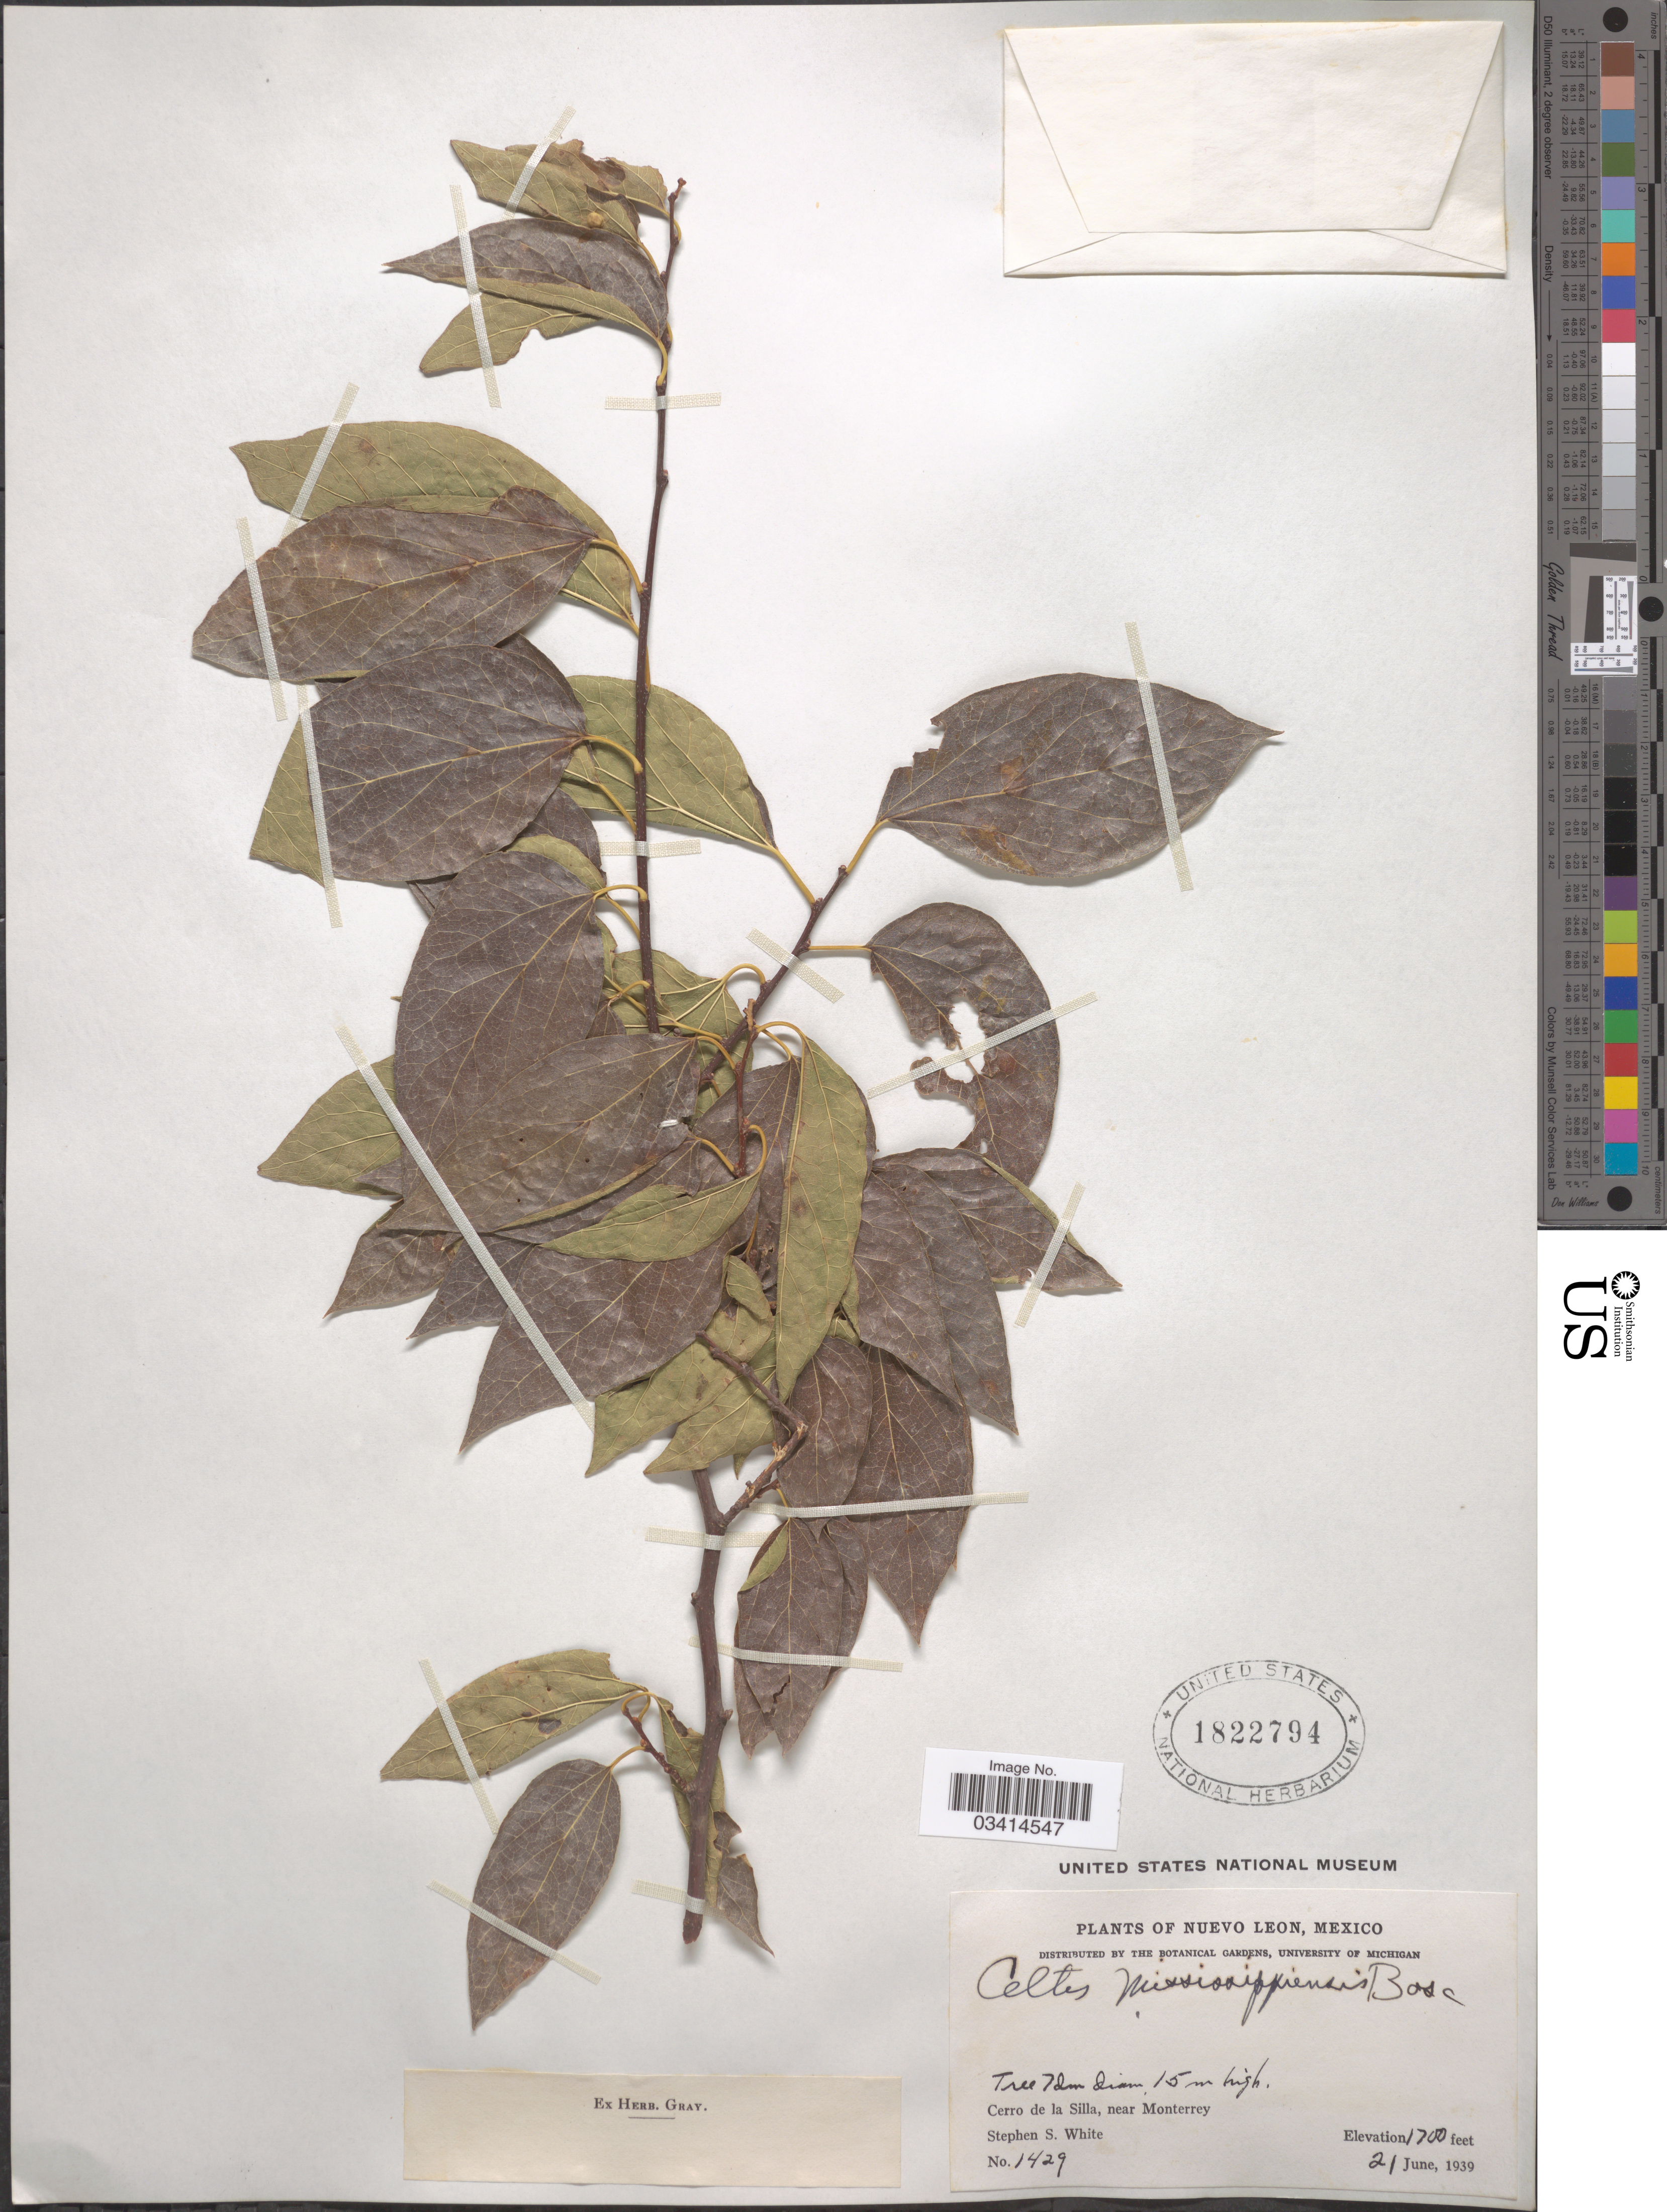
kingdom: Plantae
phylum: Tracheophyta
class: Magnoliopsida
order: Rosales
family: Cannabaceae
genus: Celtis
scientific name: Celtis laevigata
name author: Willd.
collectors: S. S. White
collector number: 1429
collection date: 1939-06-21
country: Mexico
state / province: Nuevo León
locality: Cerro de la Silla, near Monterrey.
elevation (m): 518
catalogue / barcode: US 1822794